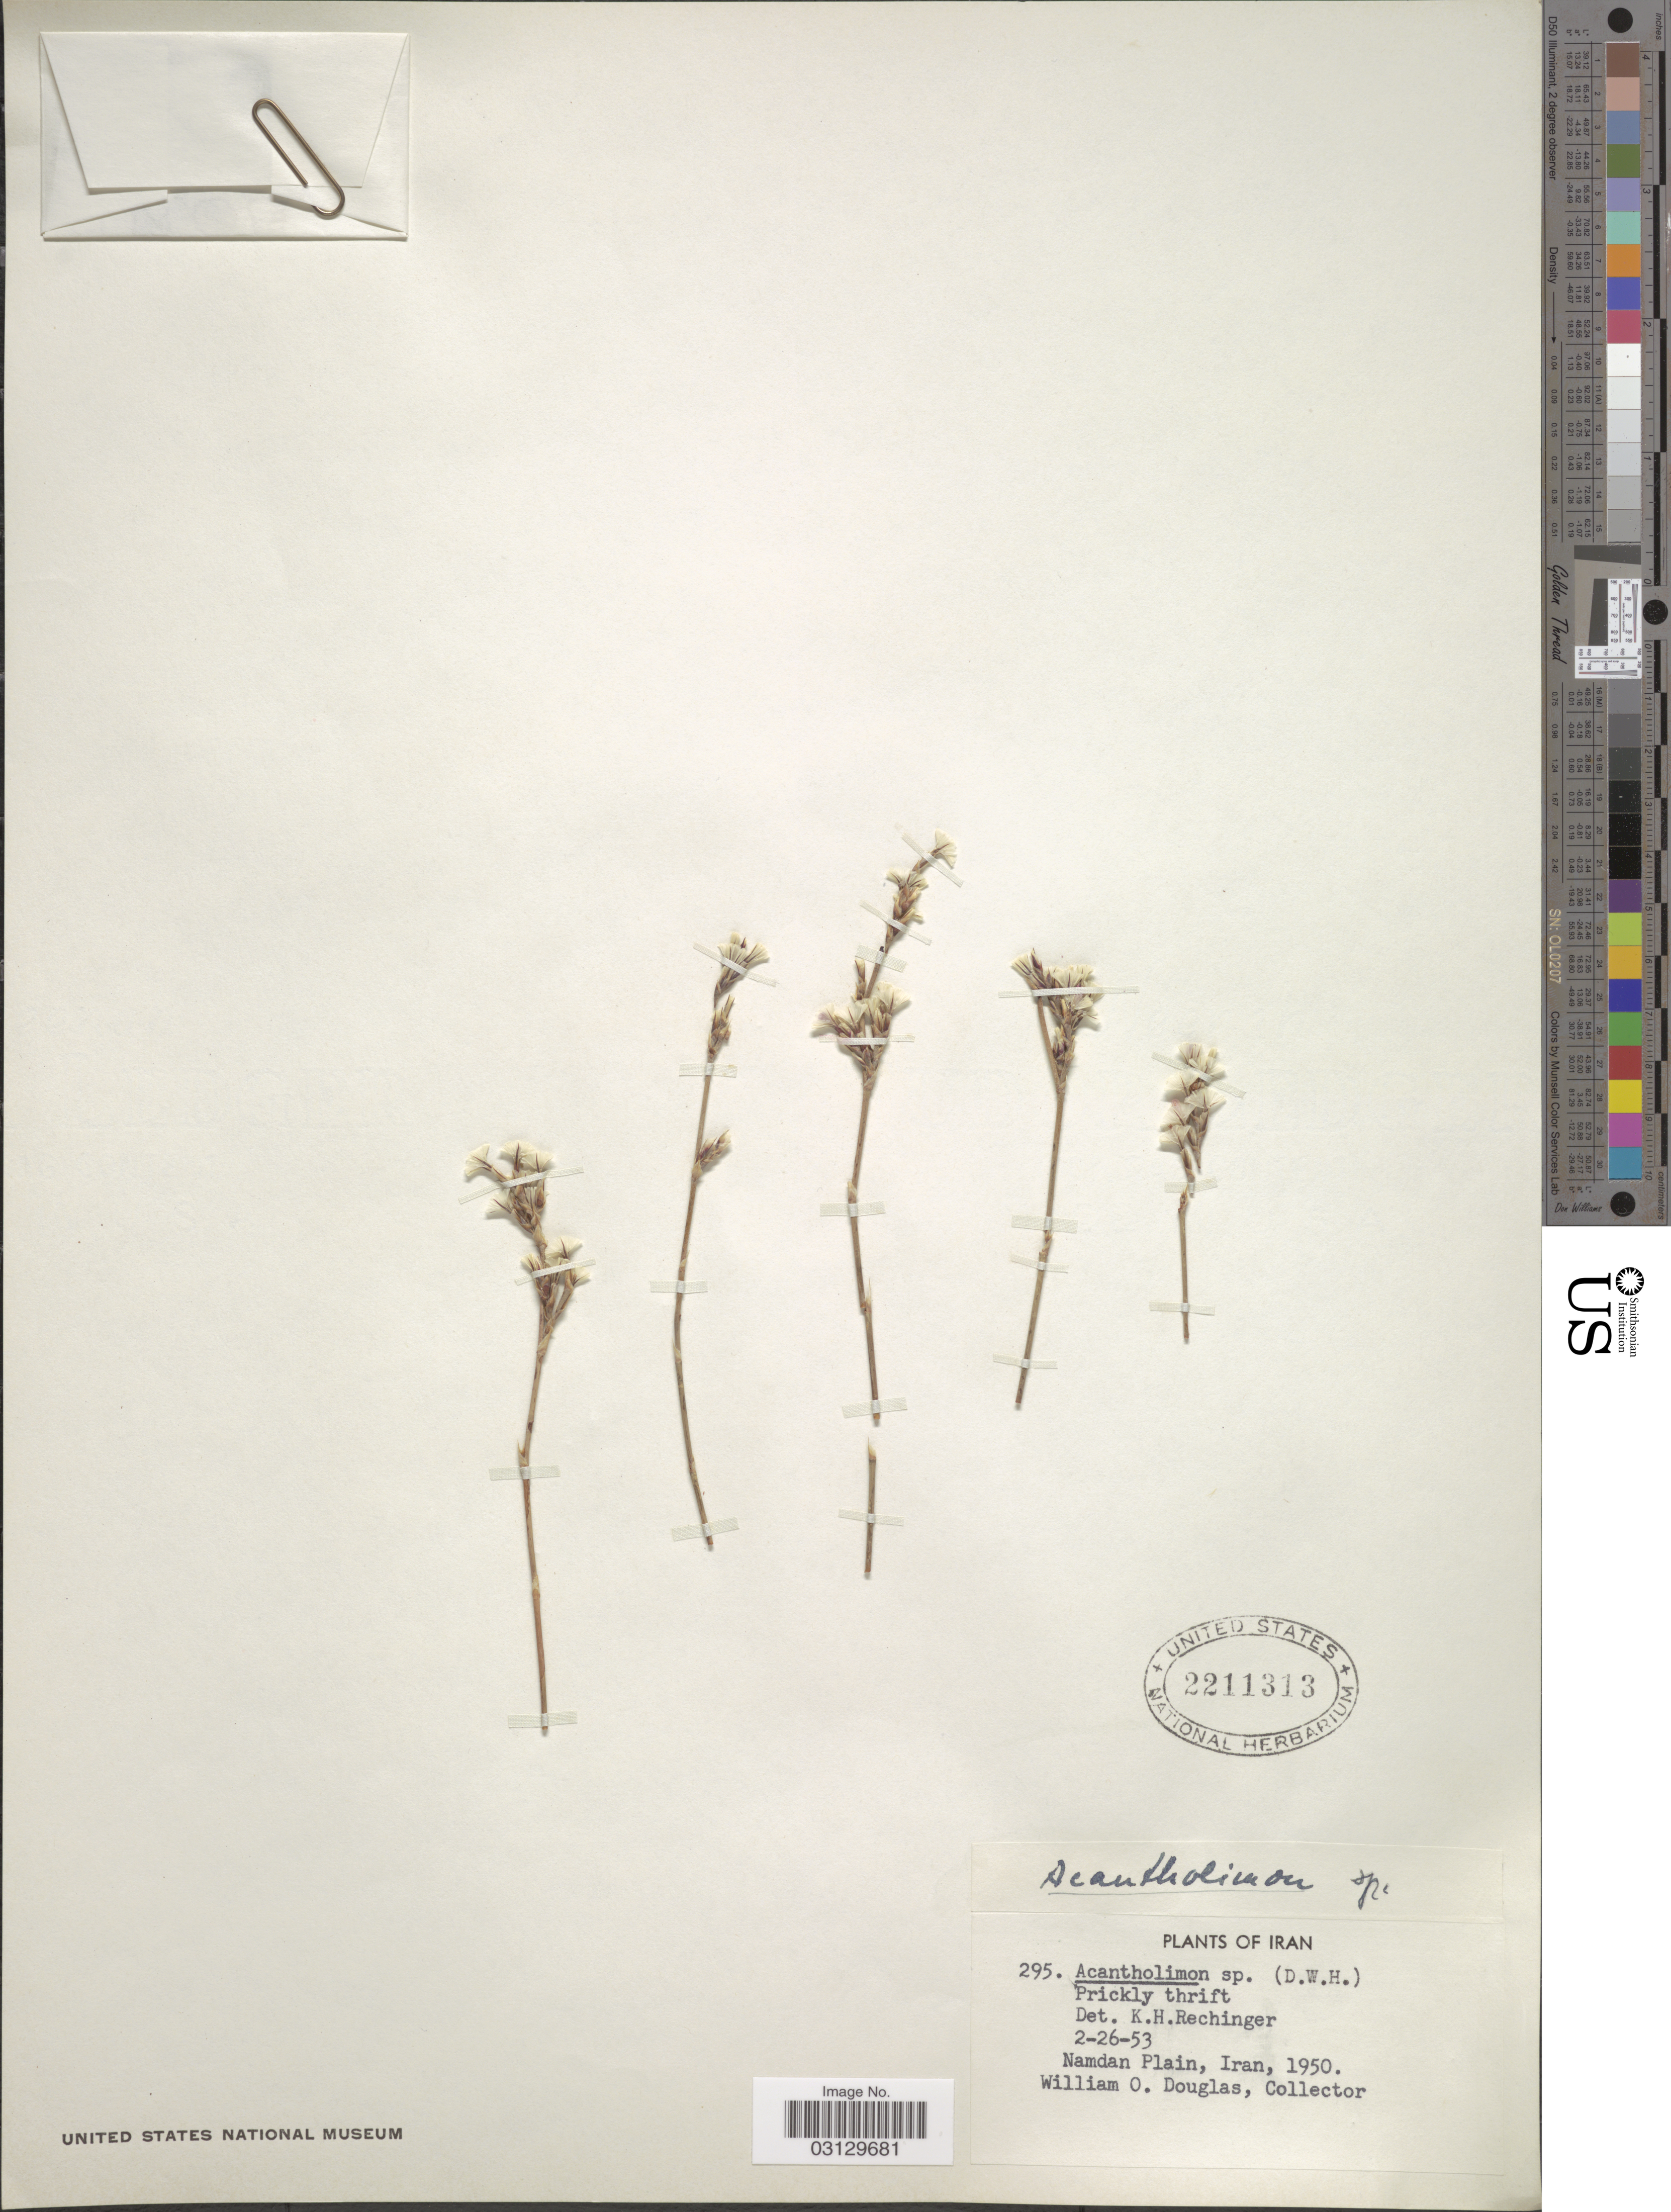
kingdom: Plantae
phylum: Tracheophyta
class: Magnoliopsida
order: Caryophyllales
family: Plumbaginaceae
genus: Acantholimon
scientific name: Acantholimon sp.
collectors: W. Douglas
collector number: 295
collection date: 1950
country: Iran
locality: Namdan Plain.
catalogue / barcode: US 2211313